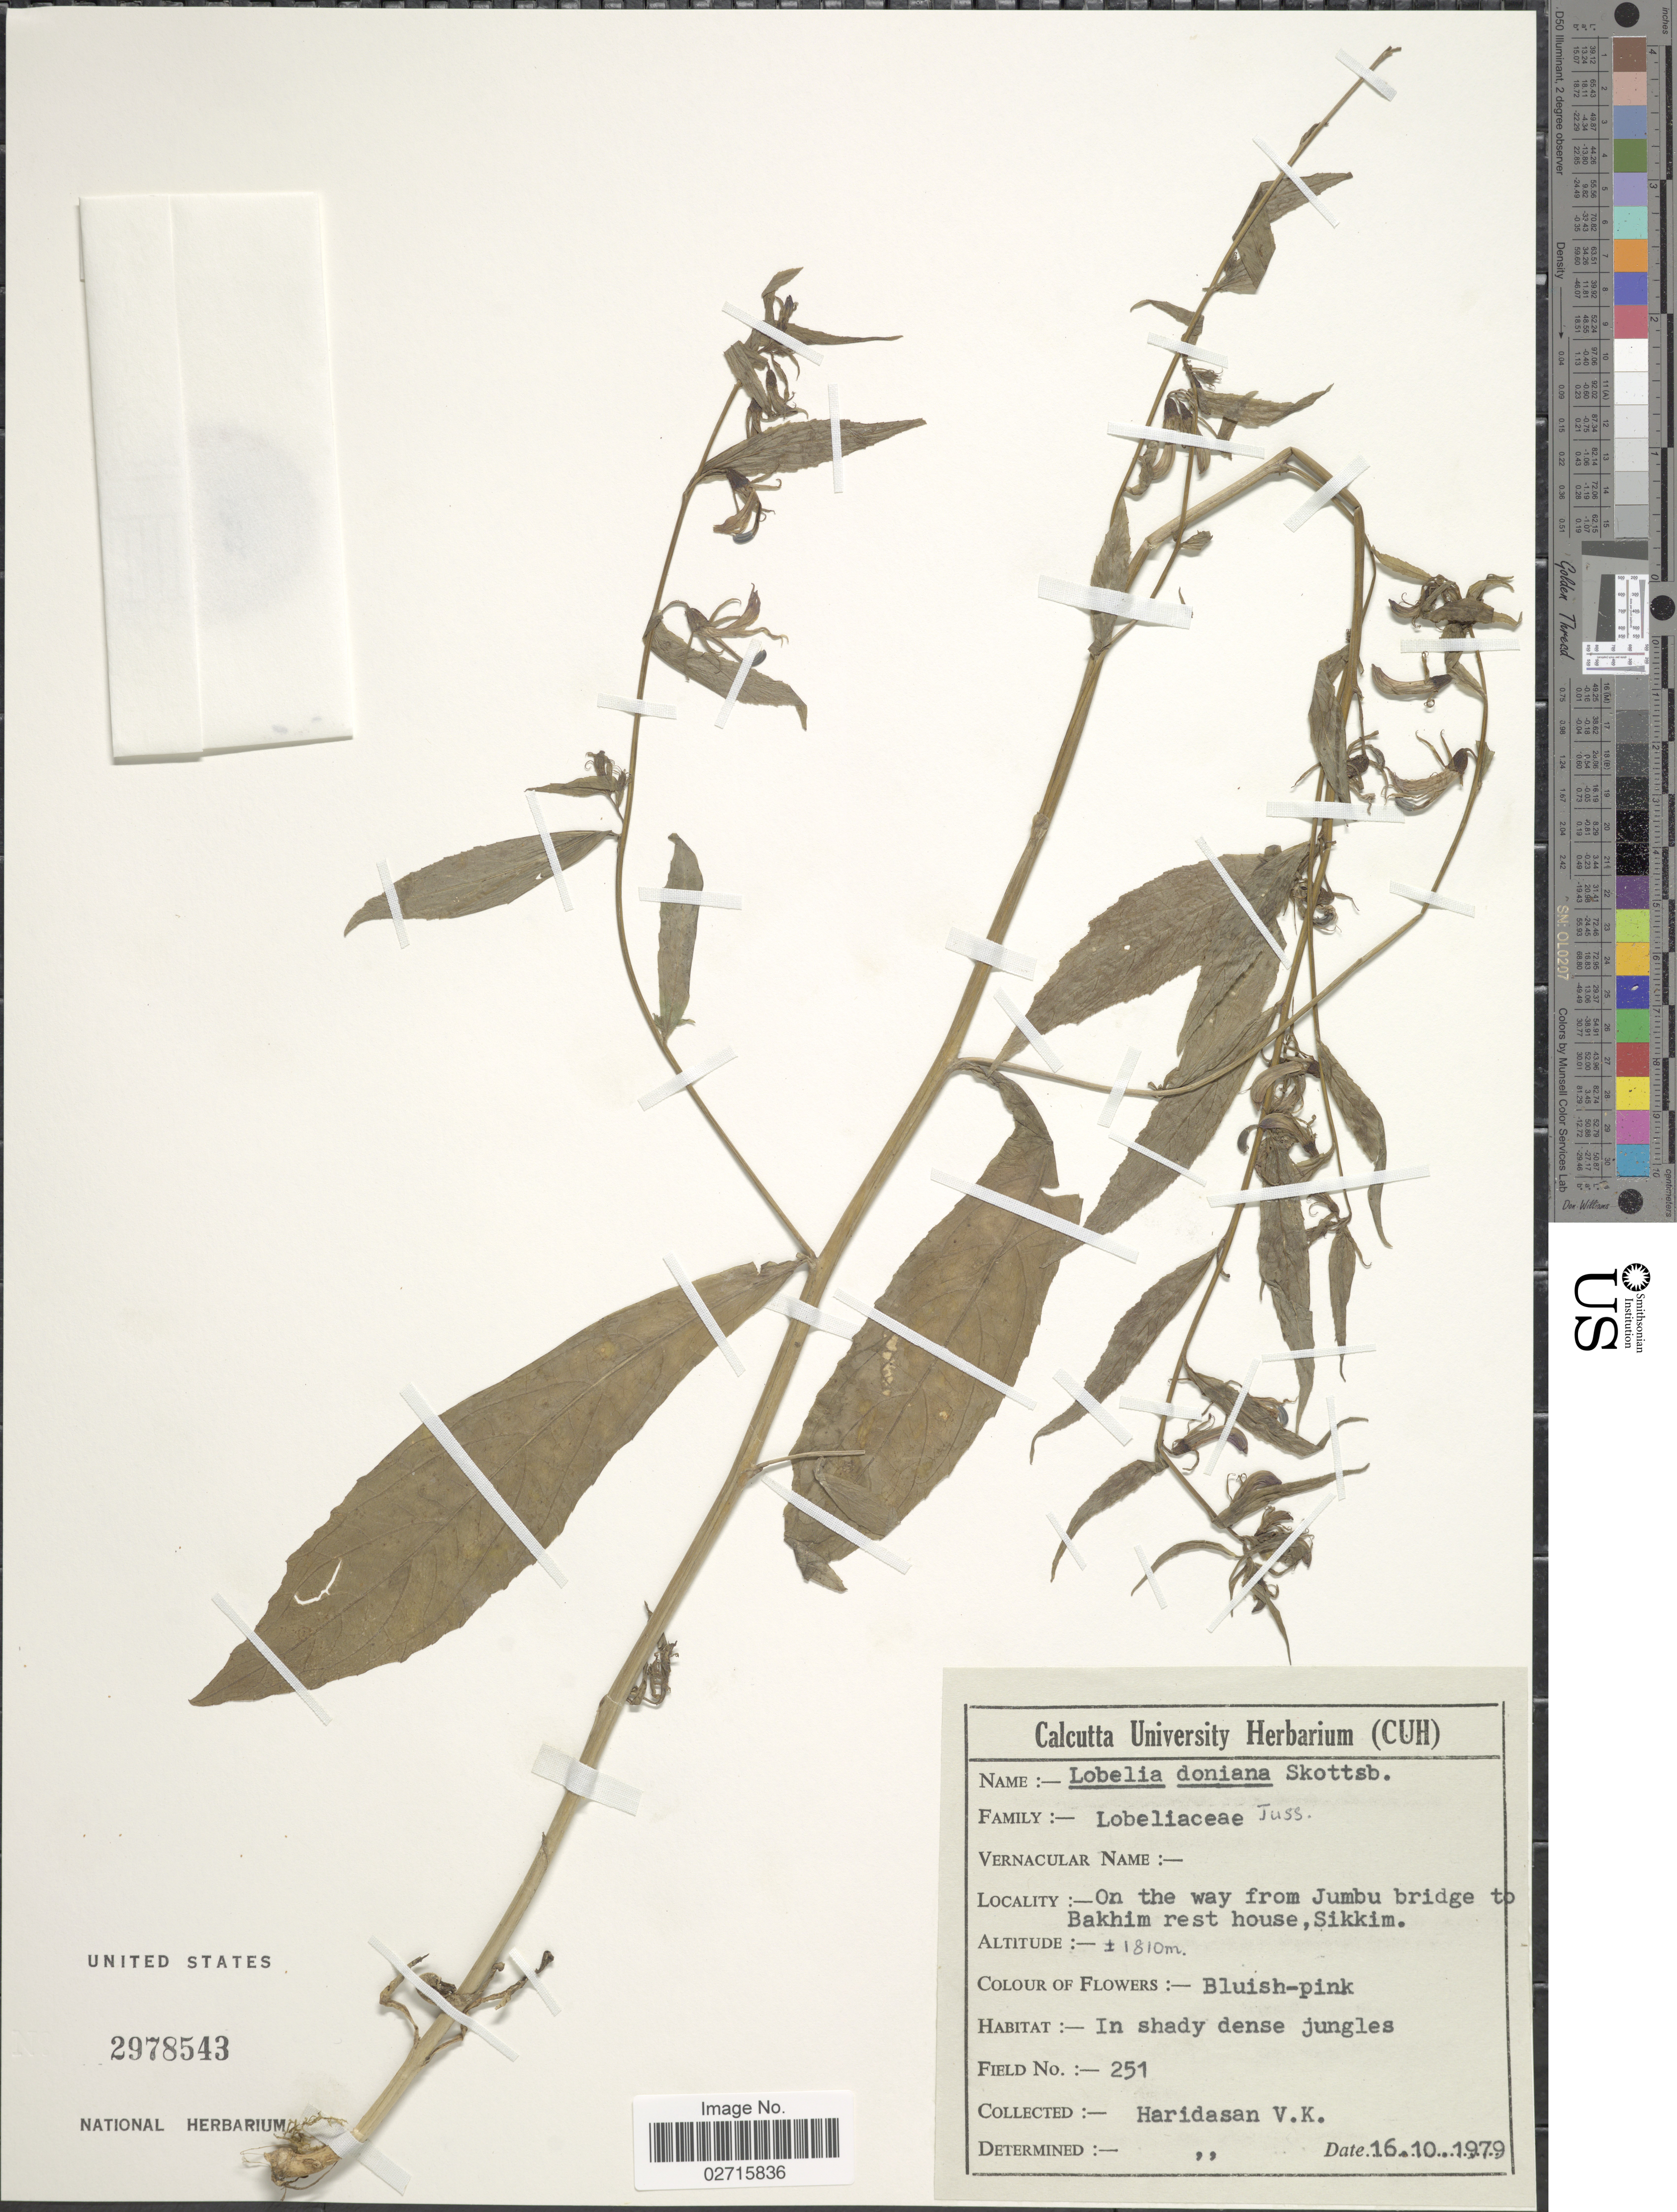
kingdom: Plantae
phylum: Tracheophyta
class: Magnoliopsida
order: Asterales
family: Campanulaceae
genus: Lobelia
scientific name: Lobelia doniana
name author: Skottsb.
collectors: V. Haridasan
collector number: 251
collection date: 1979-10-16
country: India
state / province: Sikkim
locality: On the way from Jumbu bridge to Bakhim rest house, Sikkim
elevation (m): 1810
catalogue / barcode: US 2978543